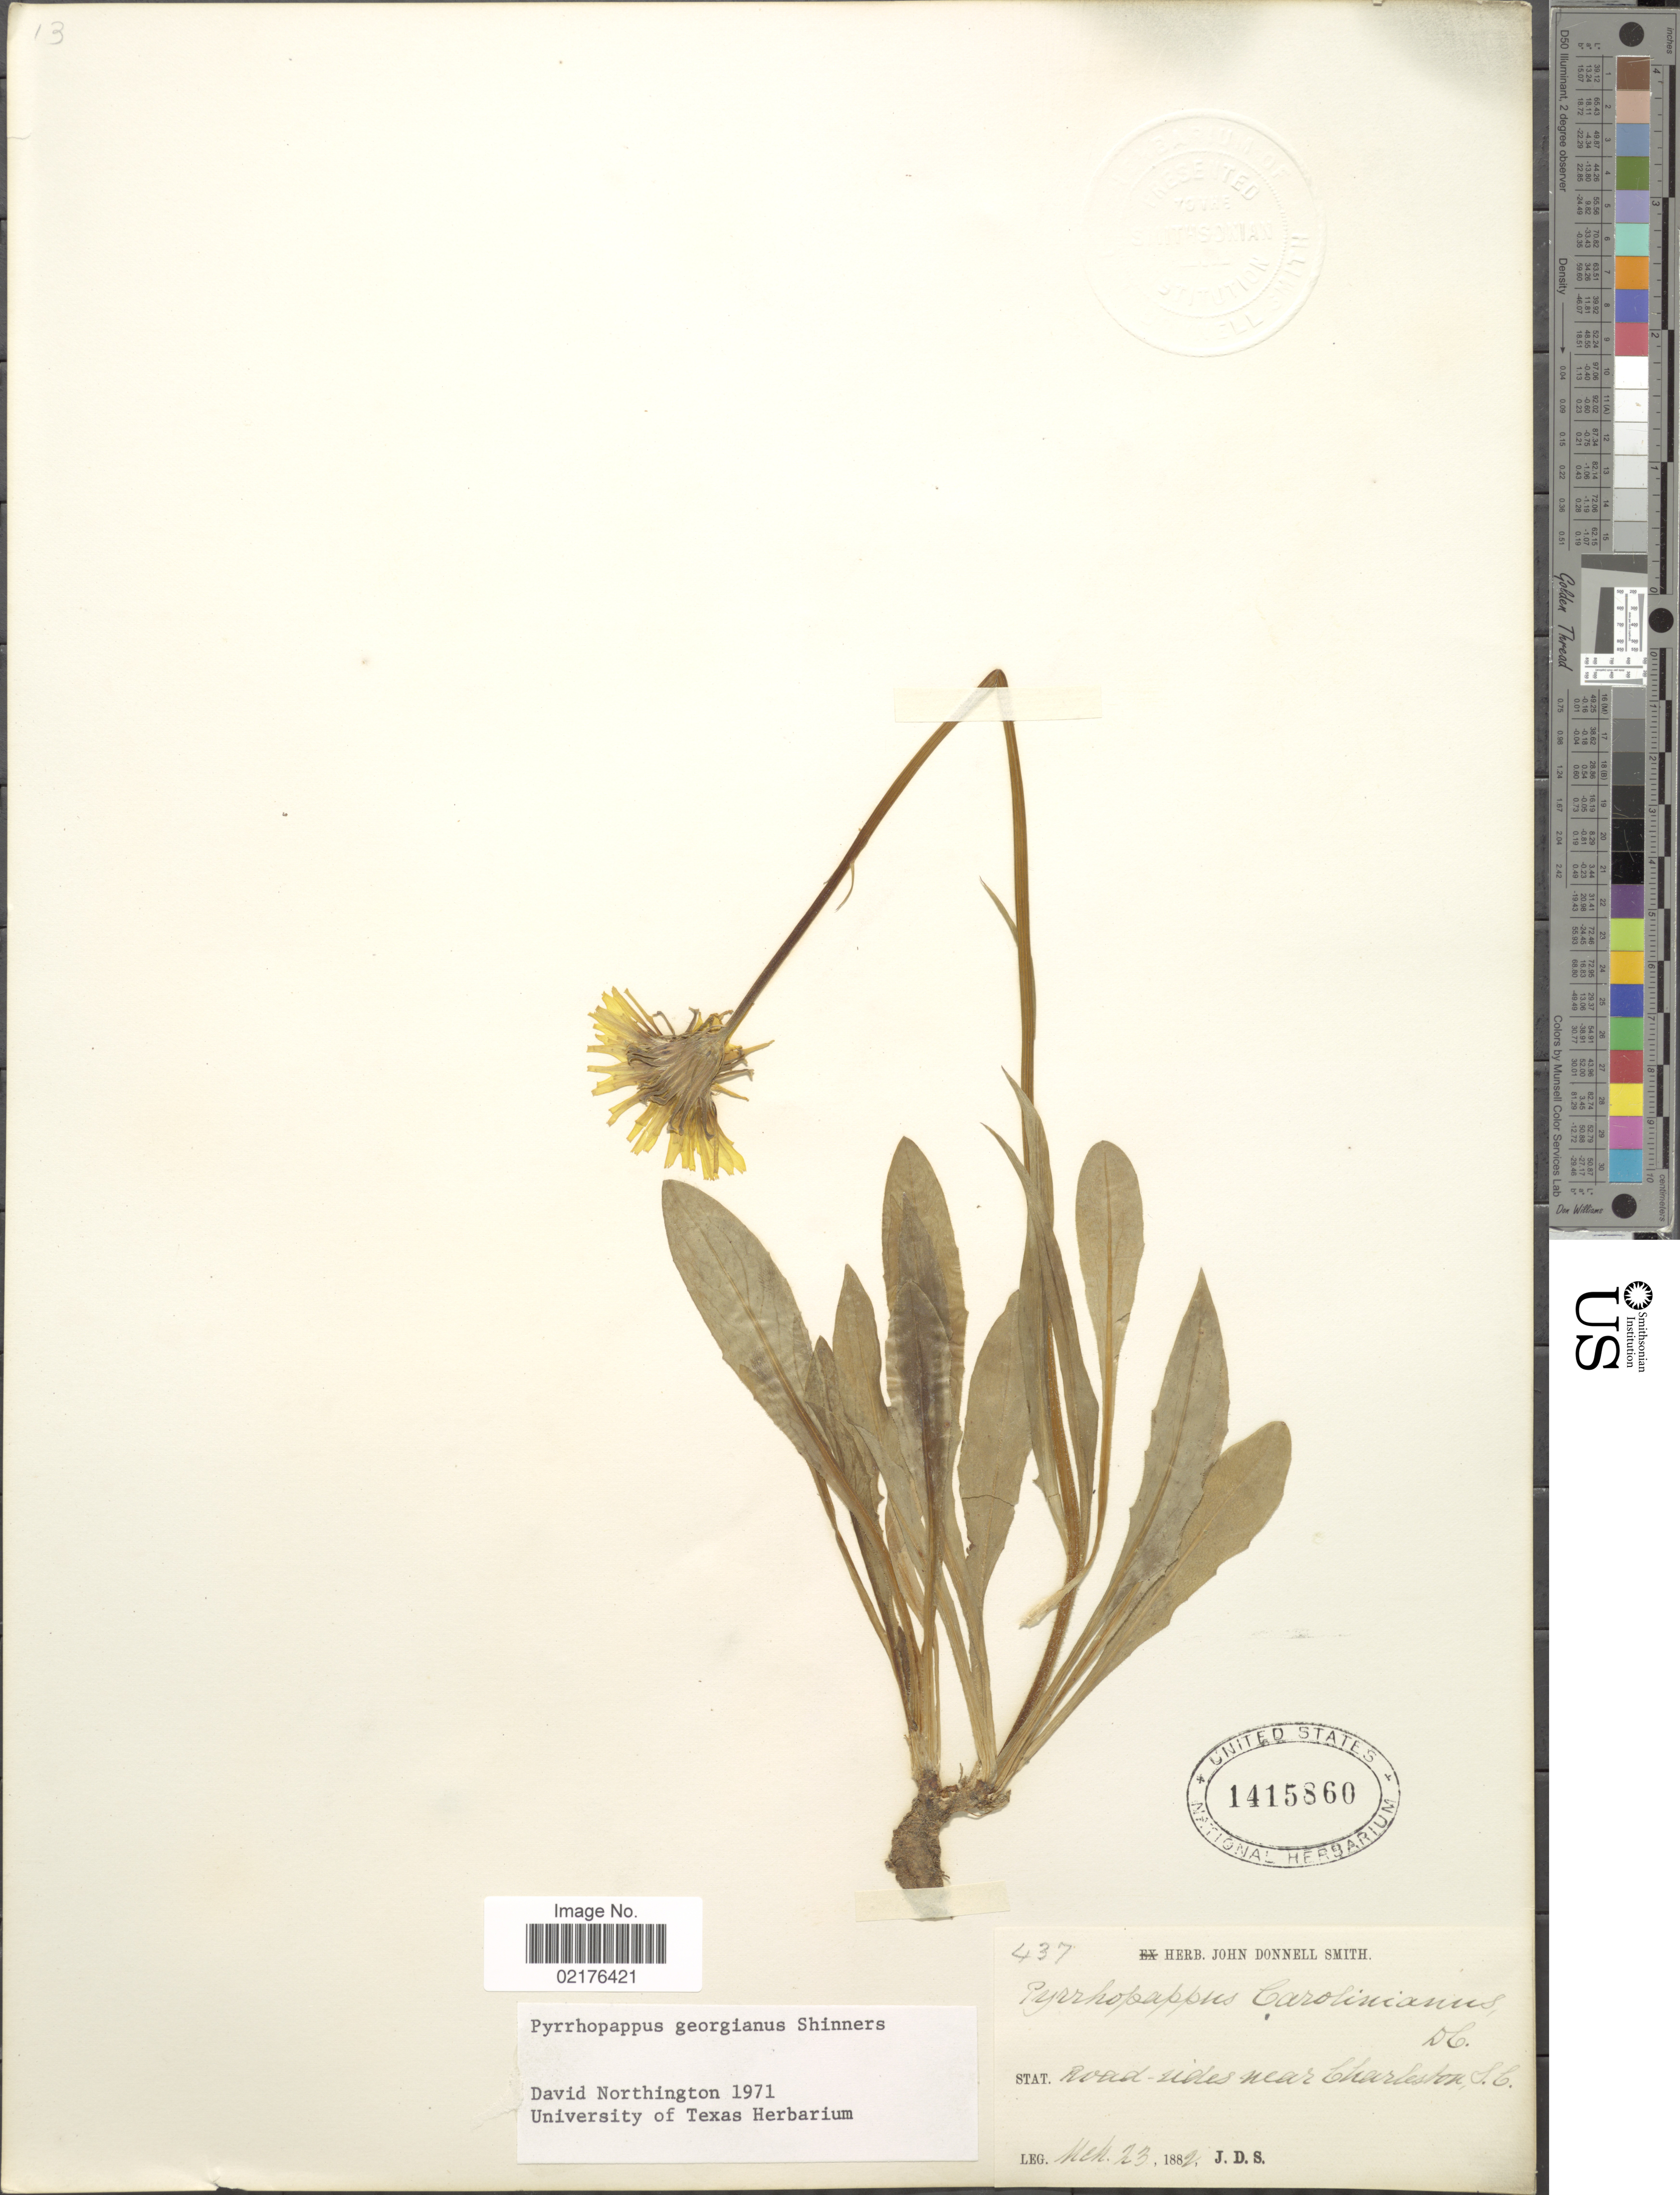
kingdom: Plantae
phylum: Tracheophyta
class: Magnoliopsida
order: Asterales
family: Asteraceae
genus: Pyrrhopappus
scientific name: Pyrrhopappus carolinianus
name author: (Walter) DC.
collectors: J. Donnell Smith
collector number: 437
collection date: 1882-03-23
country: United States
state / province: South Carolina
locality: Road-sides near Charleston, S.C.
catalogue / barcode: US 1415860